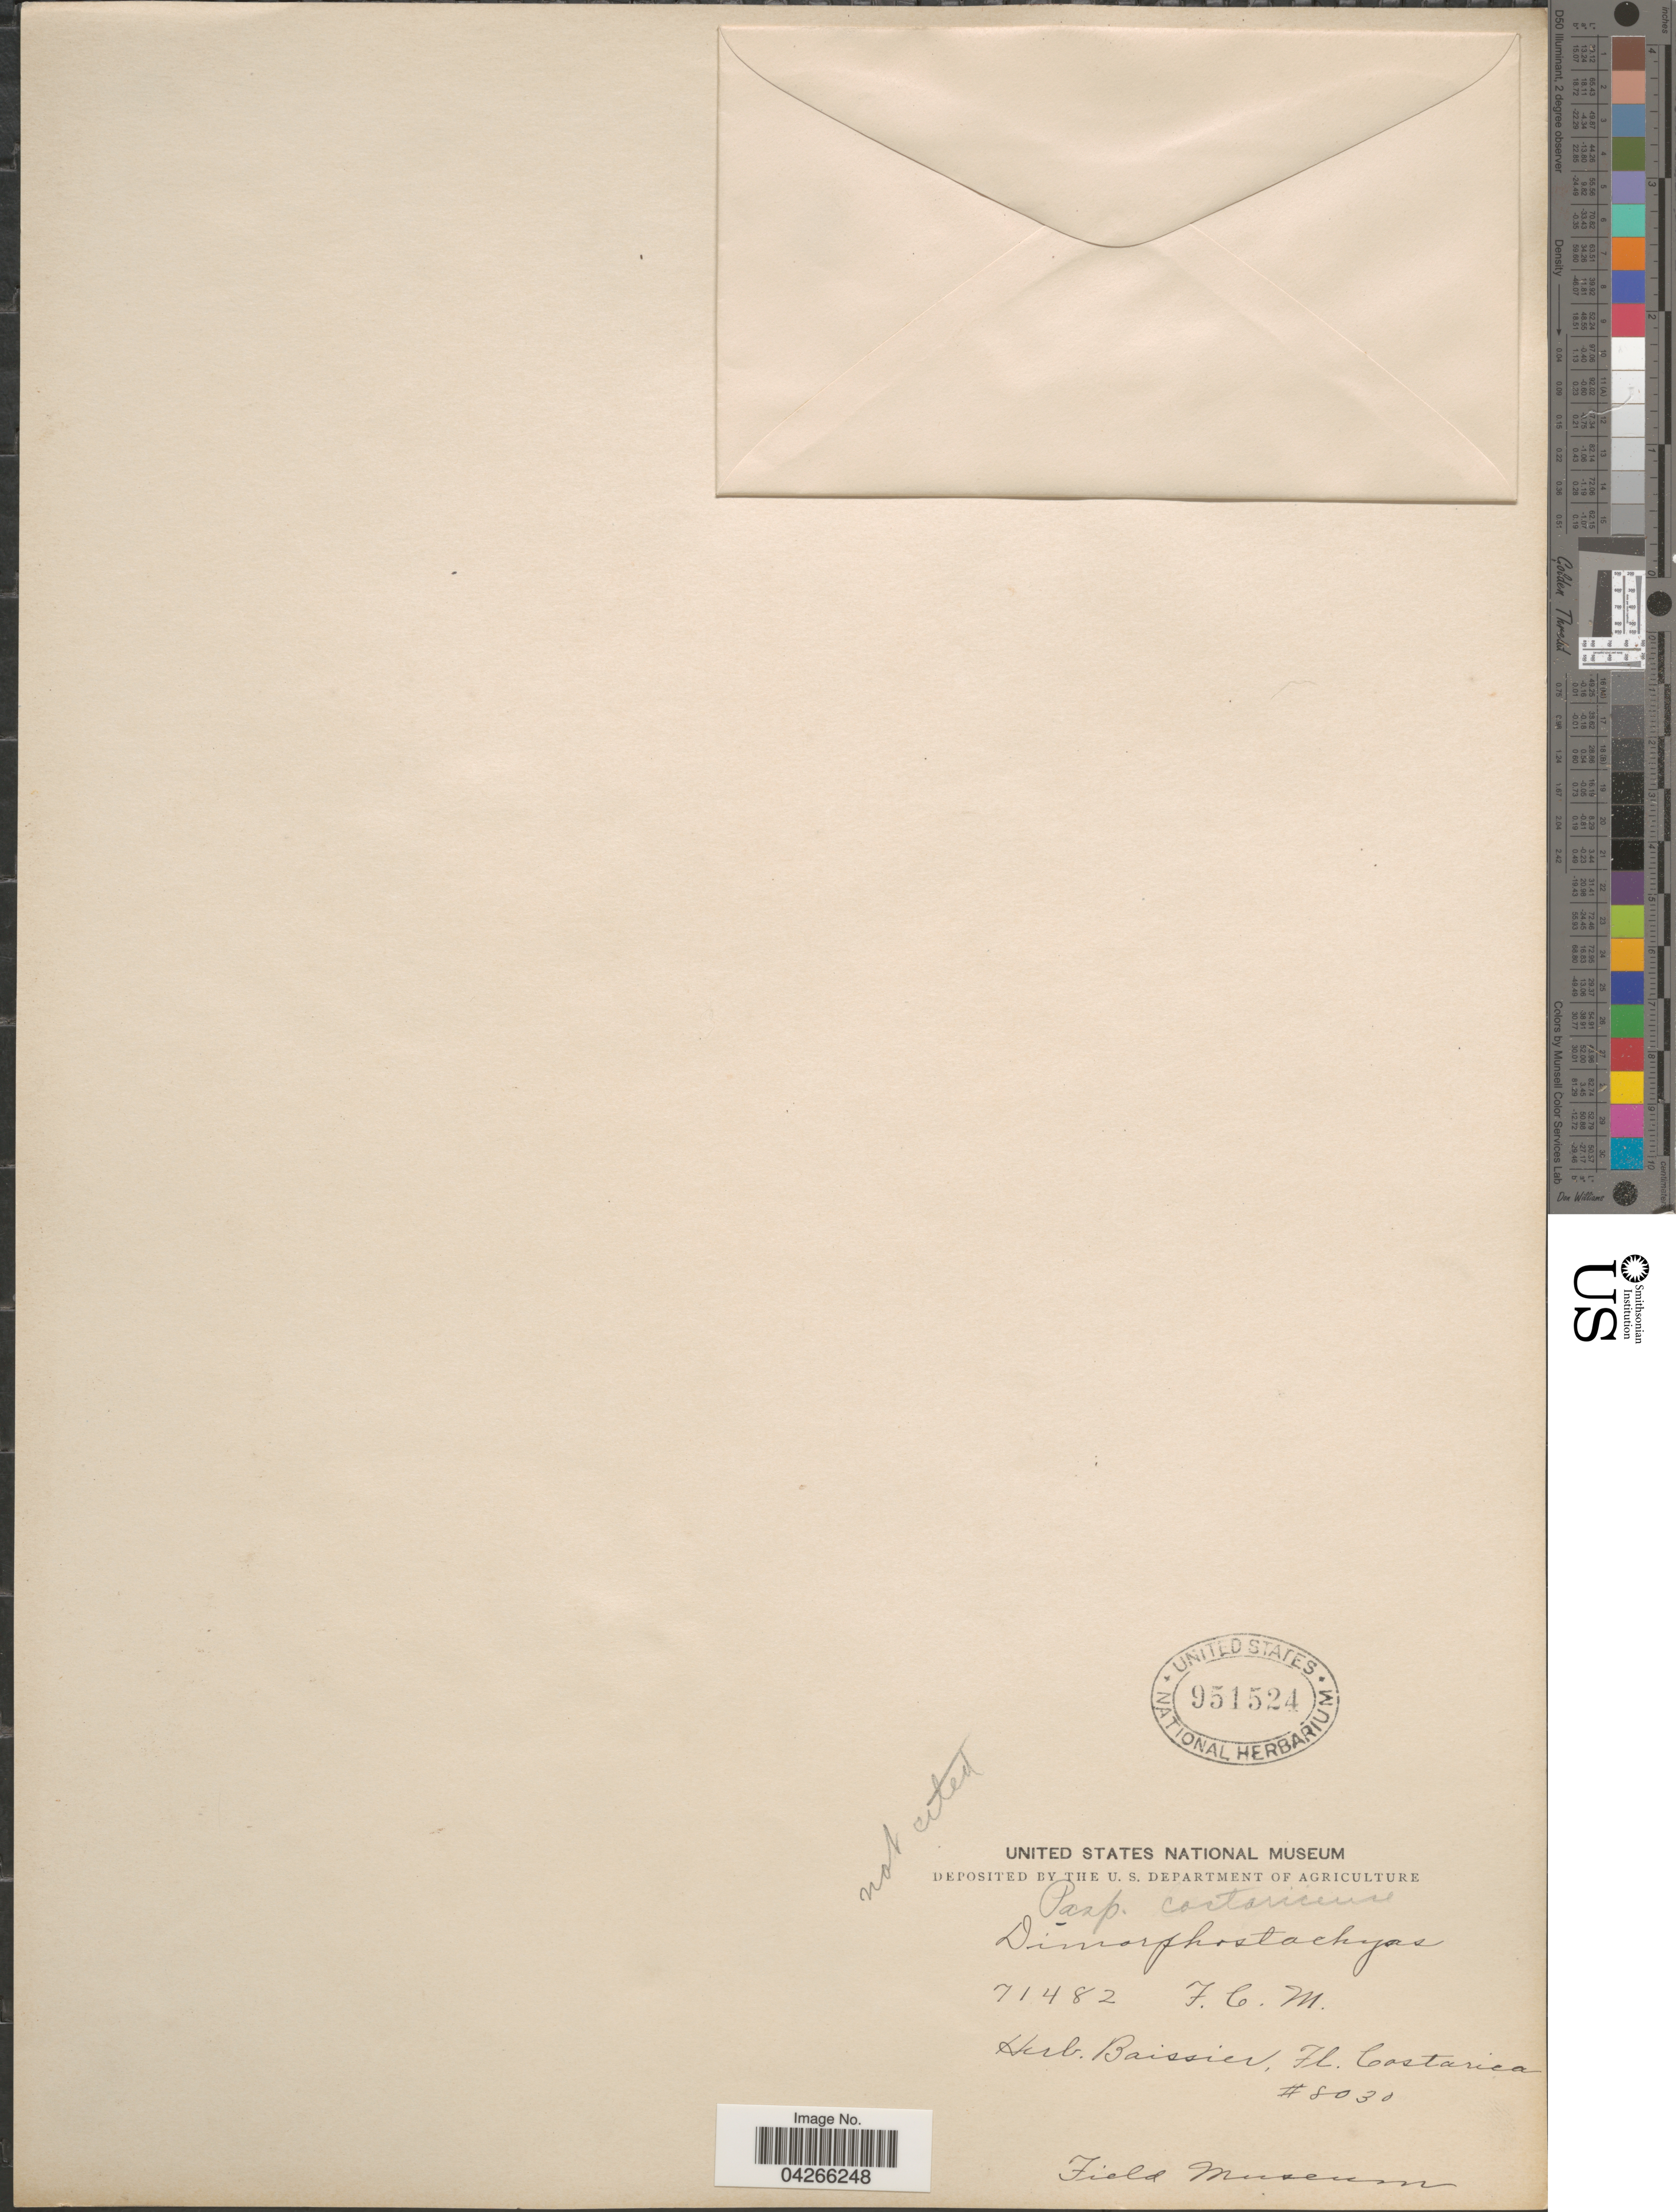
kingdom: Plantae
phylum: Tracheophyta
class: Liliopsida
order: Poales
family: Poaceae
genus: Paspalum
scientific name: Paspalum costaricense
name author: Mez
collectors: ex herb. E. Boissier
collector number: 8030?/71482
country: Costa Rica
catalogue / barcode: US 951524